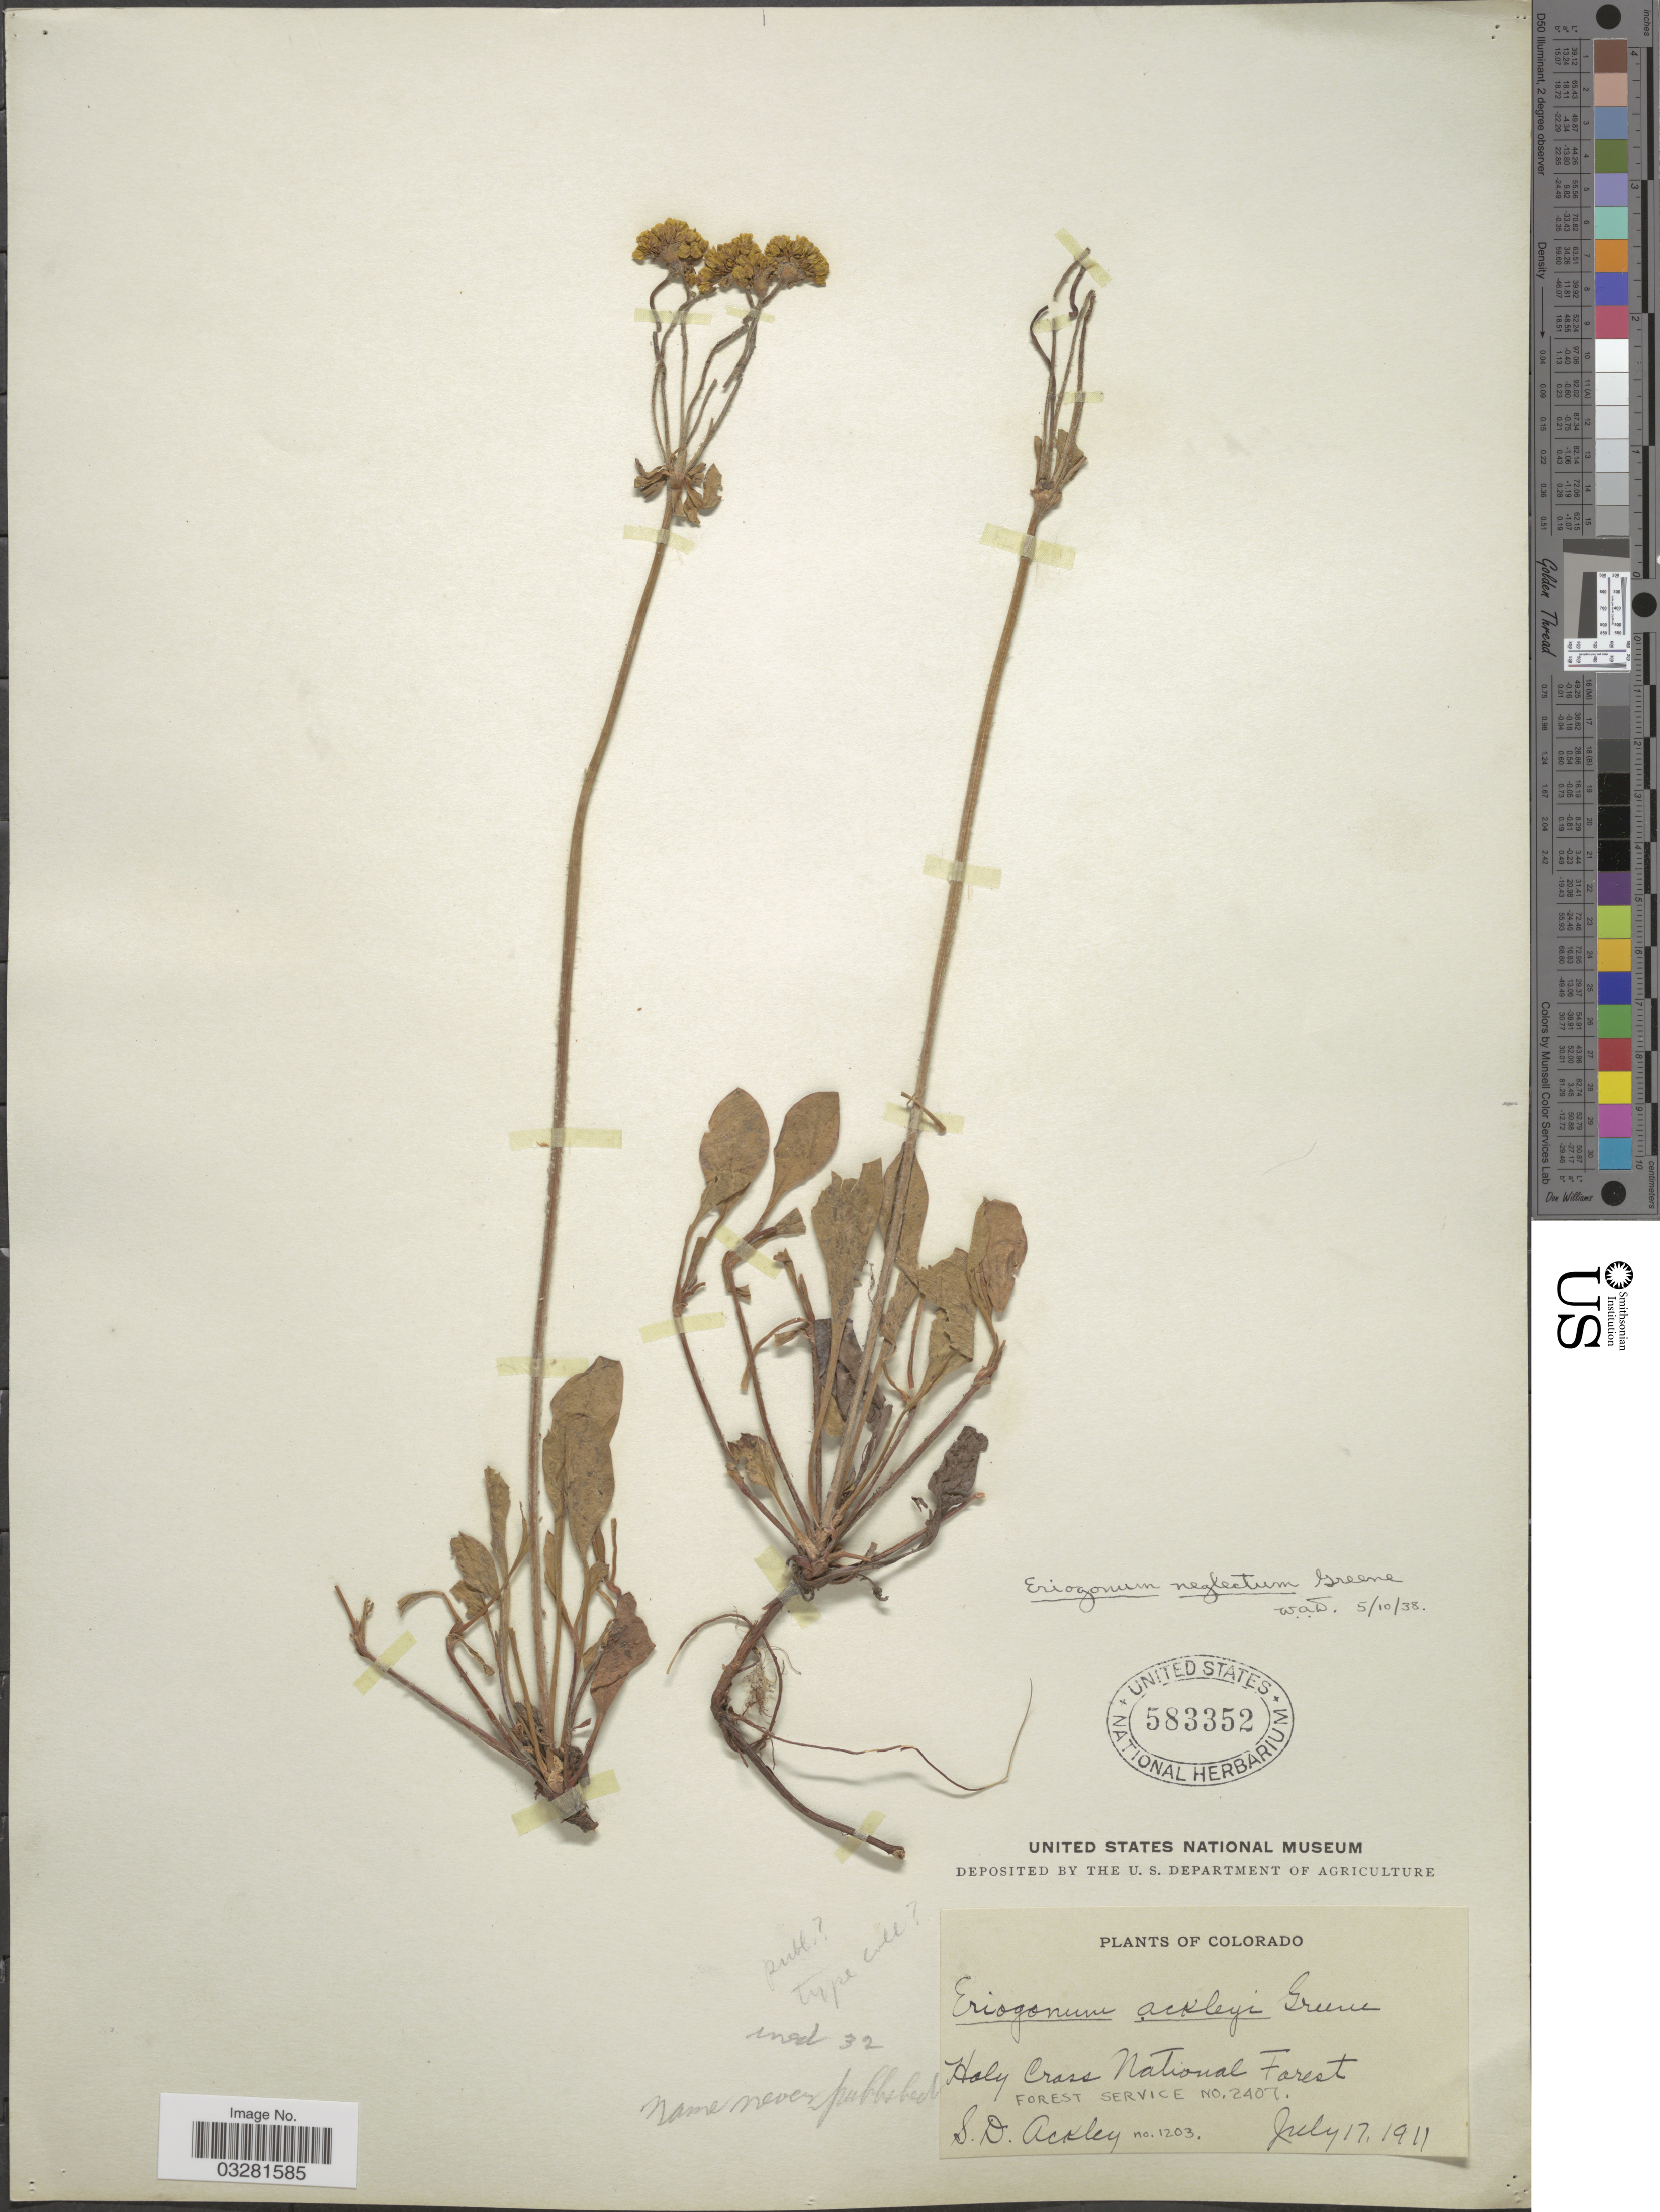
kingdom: Plantae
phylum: Tracheophyta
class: Magnoliopsida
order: Caryophyllales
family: Polygonaceae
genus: Eriogonum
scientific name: Eriogonum umbellatum var. intectum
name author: A. Nelson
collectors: S. Ackley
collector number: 1203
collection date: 1911-07-17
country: United States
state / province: Colorado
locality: Holy Cross National Forest.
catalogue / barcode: US 583352